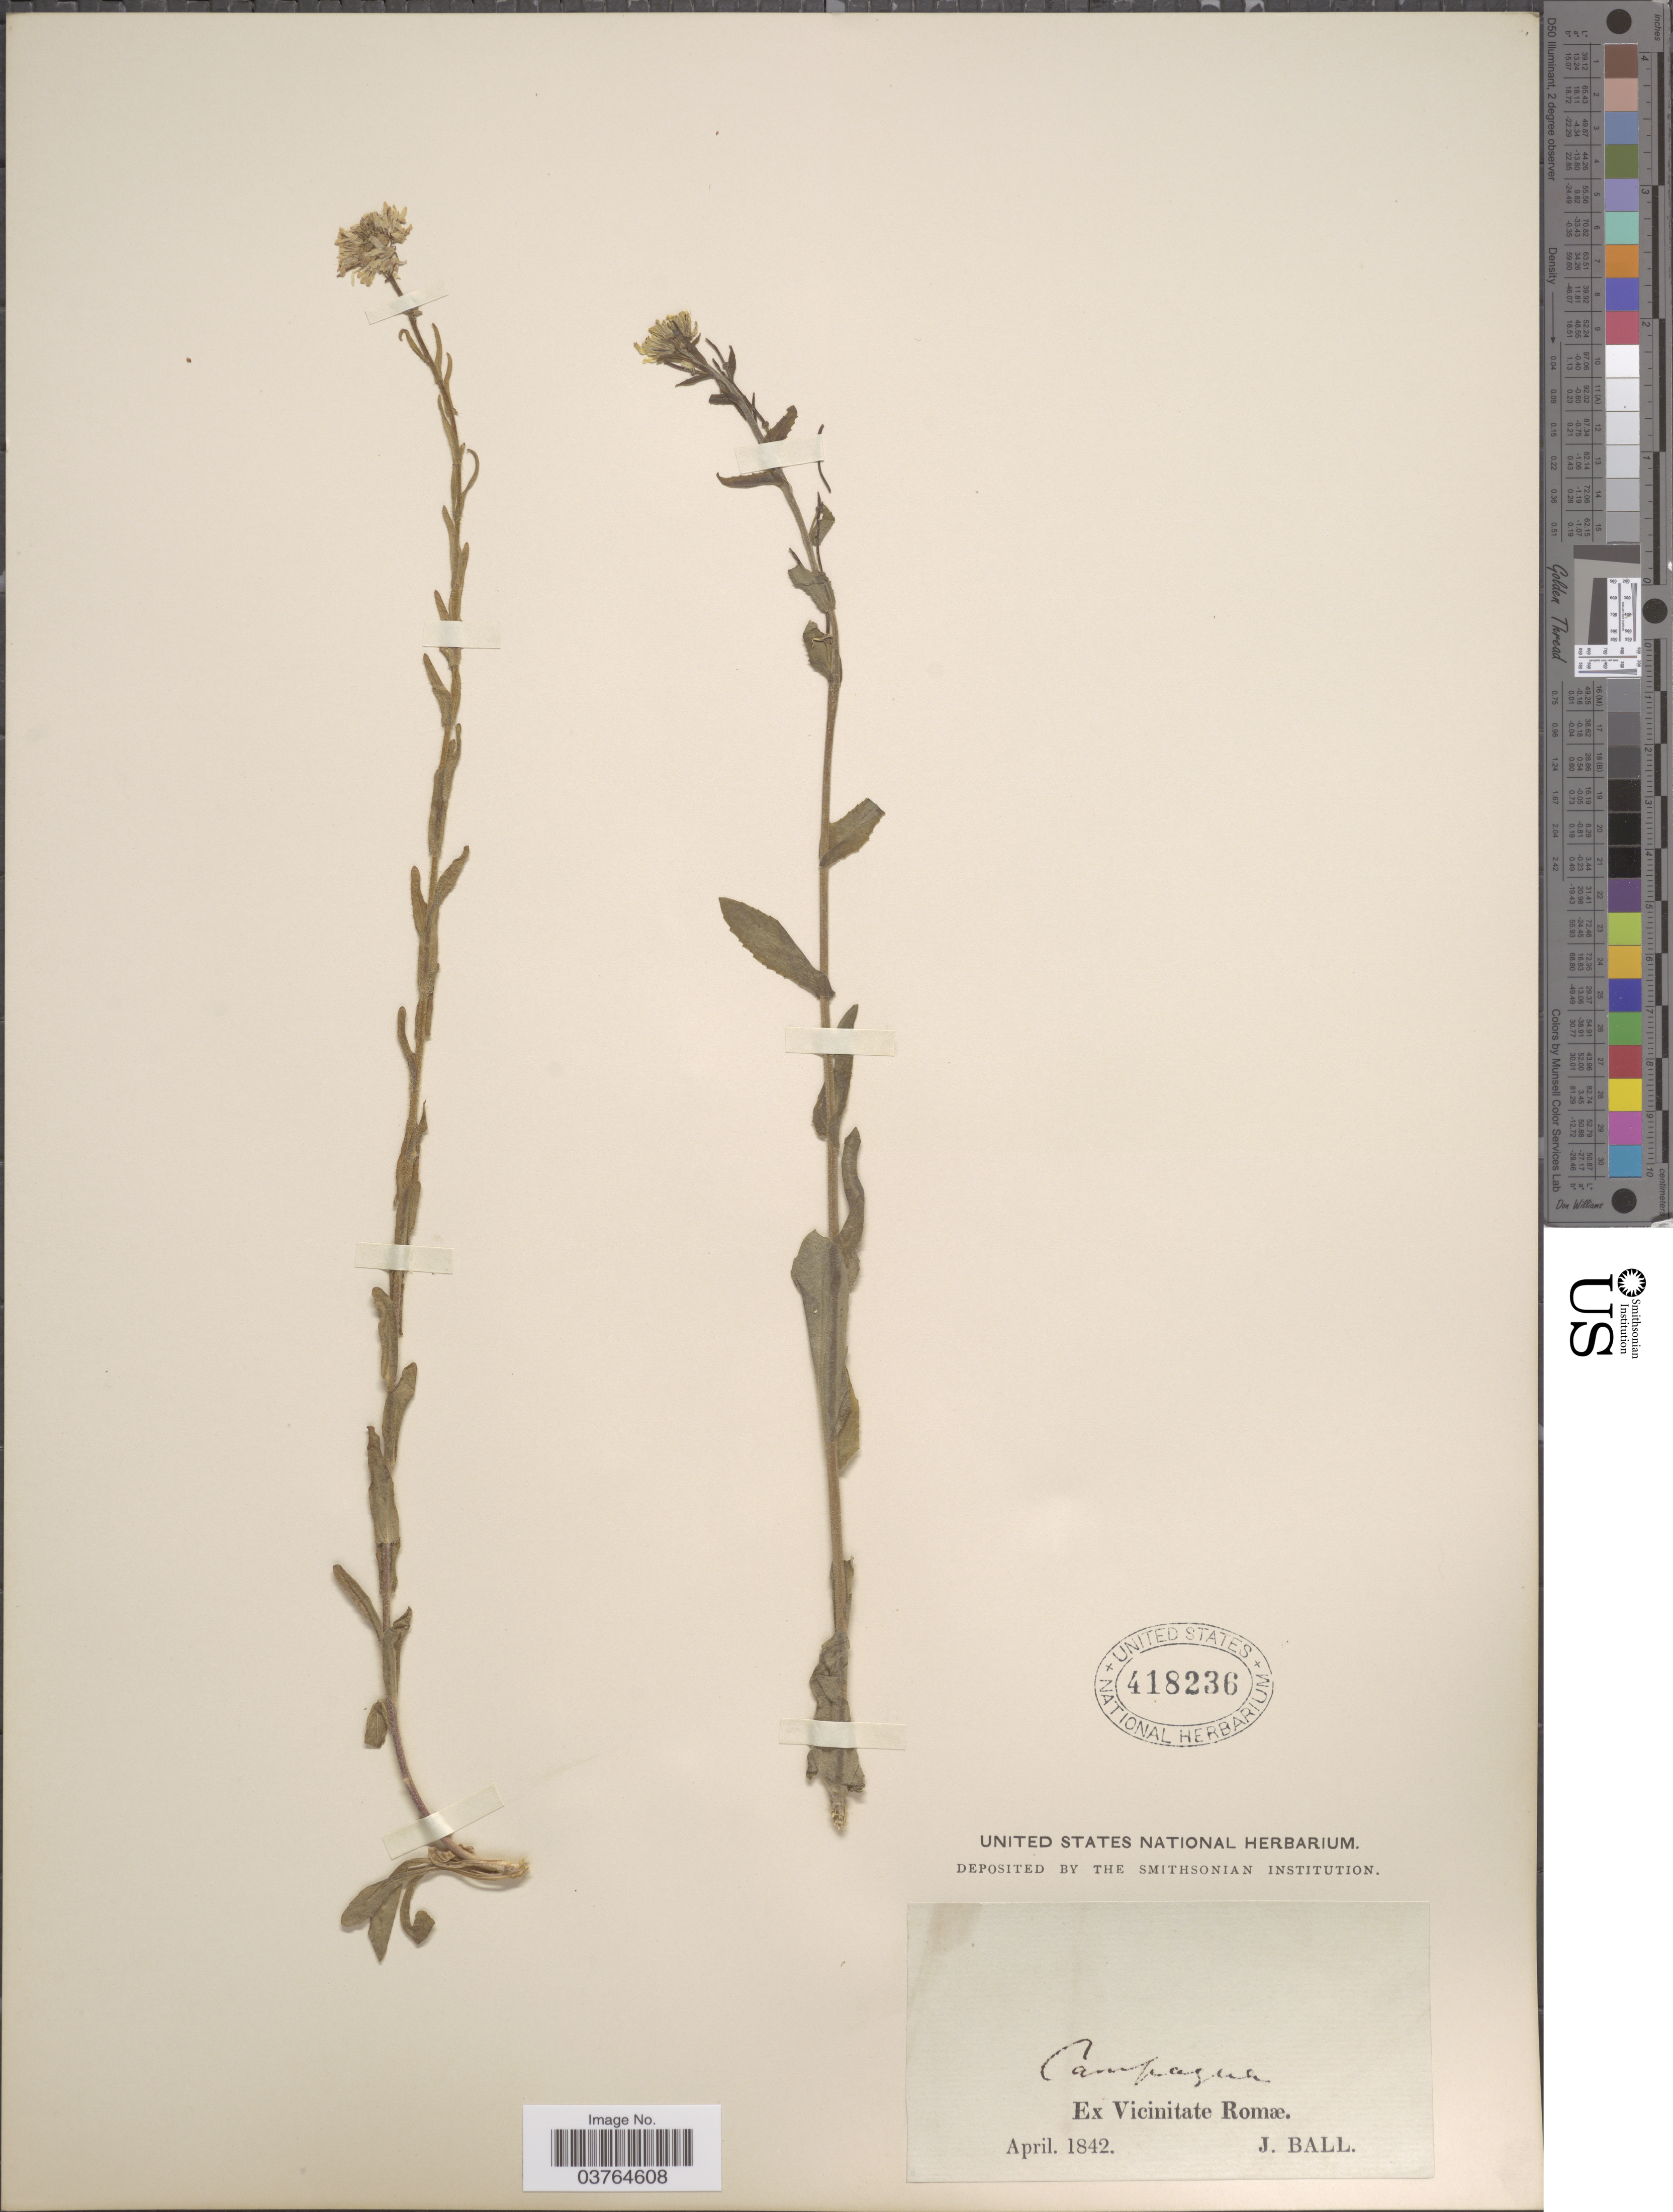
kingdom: Plantae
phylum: Tracheophyta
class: Magnoliopsida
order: Brassicales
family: Brassicaceae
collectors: J. Ball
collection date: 1842-04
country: Italy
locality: Ex Vicinitate Romæ.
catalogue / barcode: US 418236